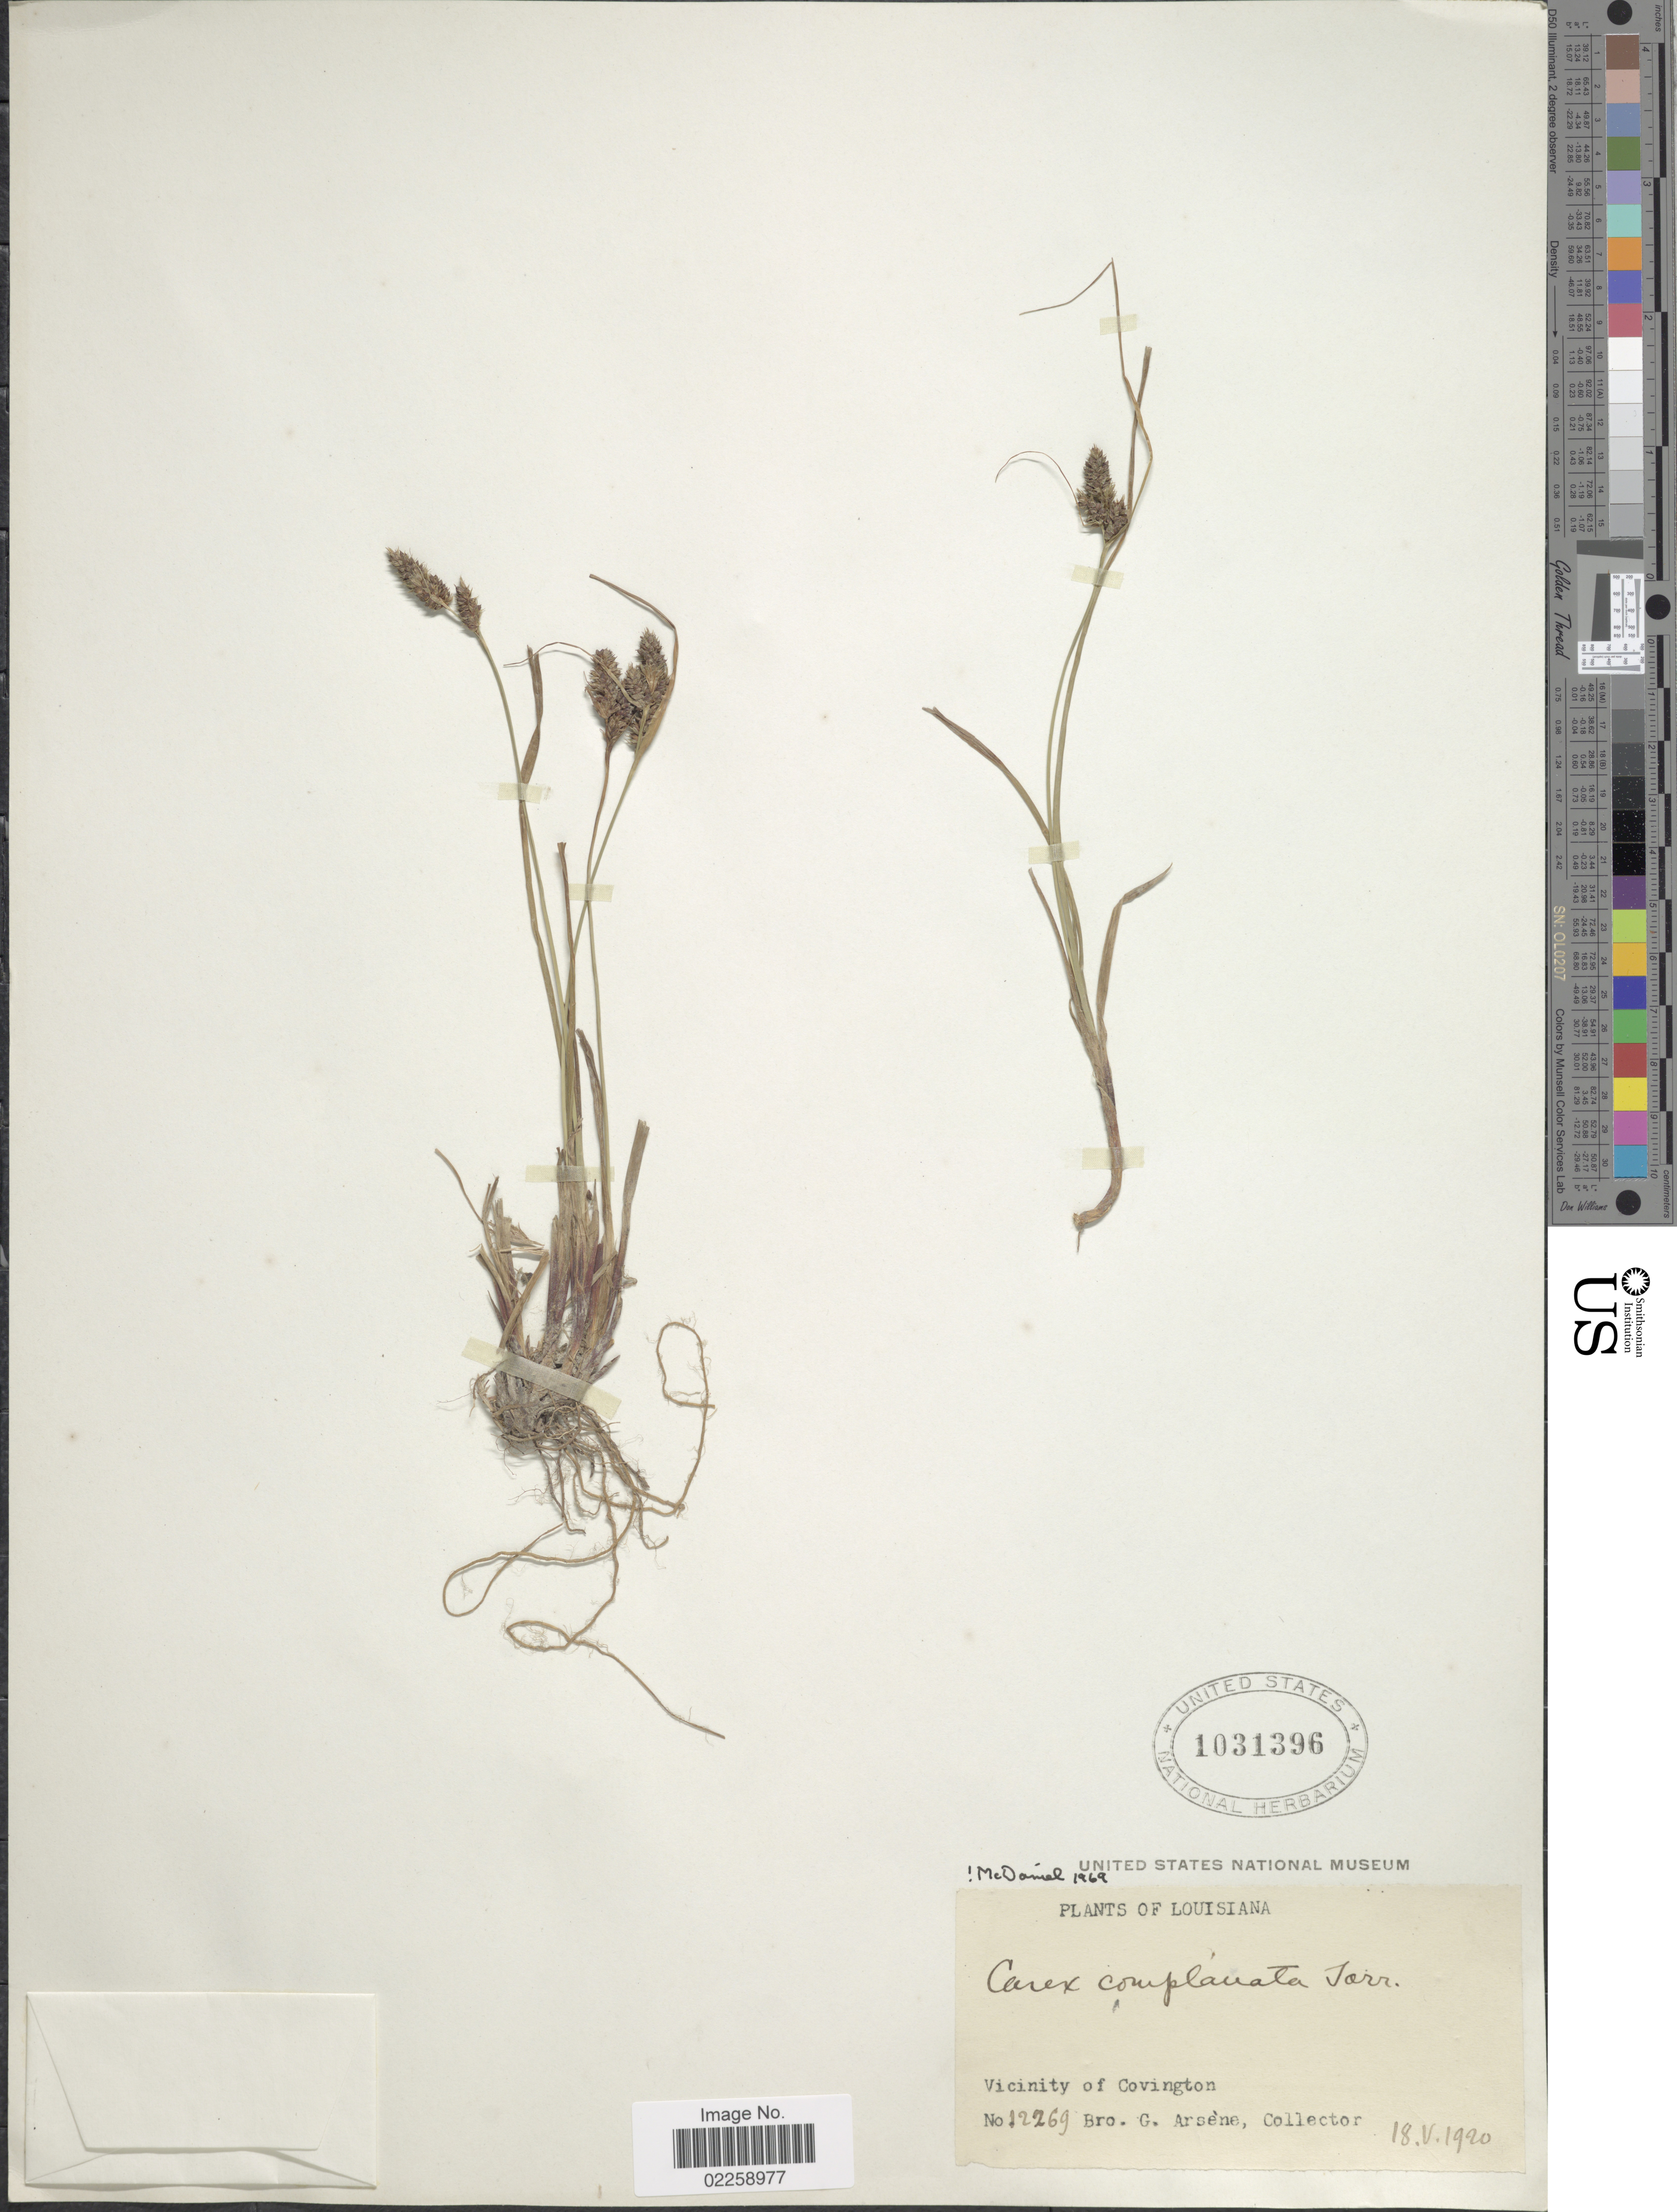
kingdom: Plantae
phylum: Tracheophyta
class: Liliopsida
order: Poales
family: Cyperaceae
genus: Carex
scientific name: Carex complanata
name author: Torr. & Hook.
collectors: Bro. G. Arsène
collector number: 12269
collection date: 1920-05-18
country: United States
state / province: Louisiana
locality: Vicinity of Covington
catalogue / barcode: US 1031396